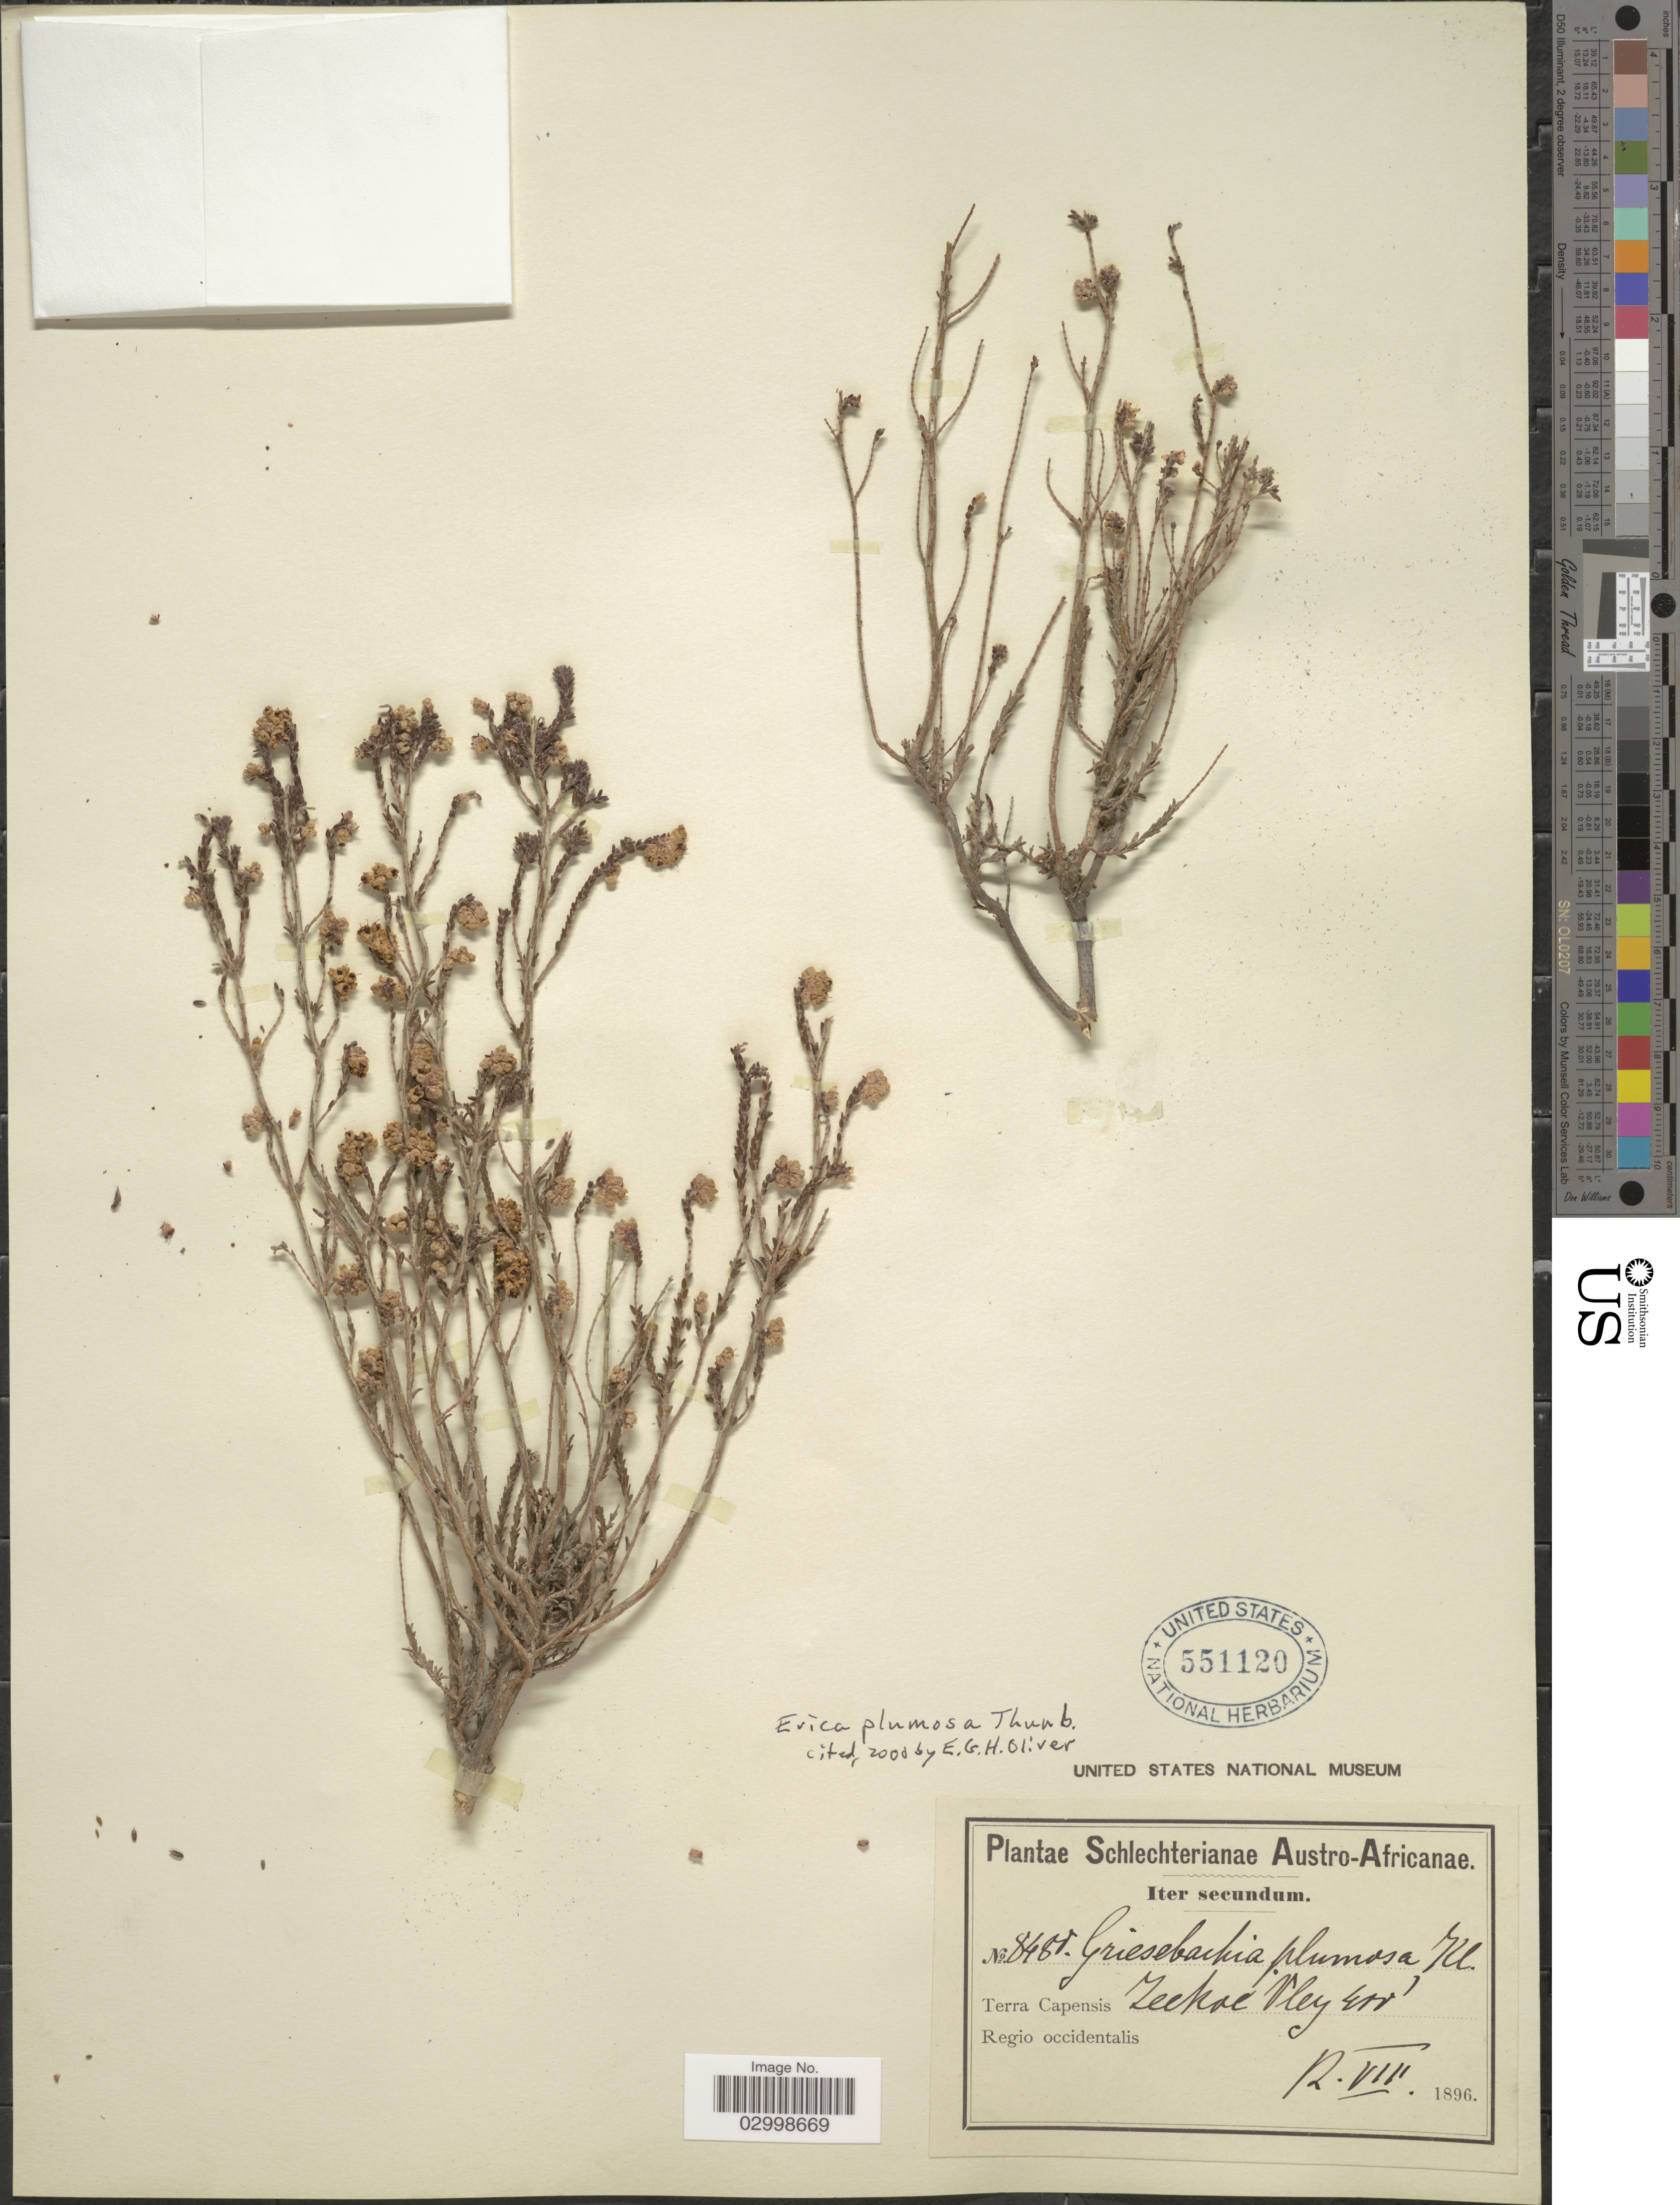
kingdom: Plantae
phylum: Tracheophyta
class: Magnoliopsida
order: Ericales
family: Ericaceae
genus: Erica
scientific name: Erica plumosa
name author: Thunb.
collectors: Schlechter, --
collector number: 8480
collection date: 1896-08-12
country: South Africa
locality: Austro-Africanae. Terra Capensis Zeekoe Vley. Regio occidentalis.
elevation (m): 122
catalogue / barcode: US 551120